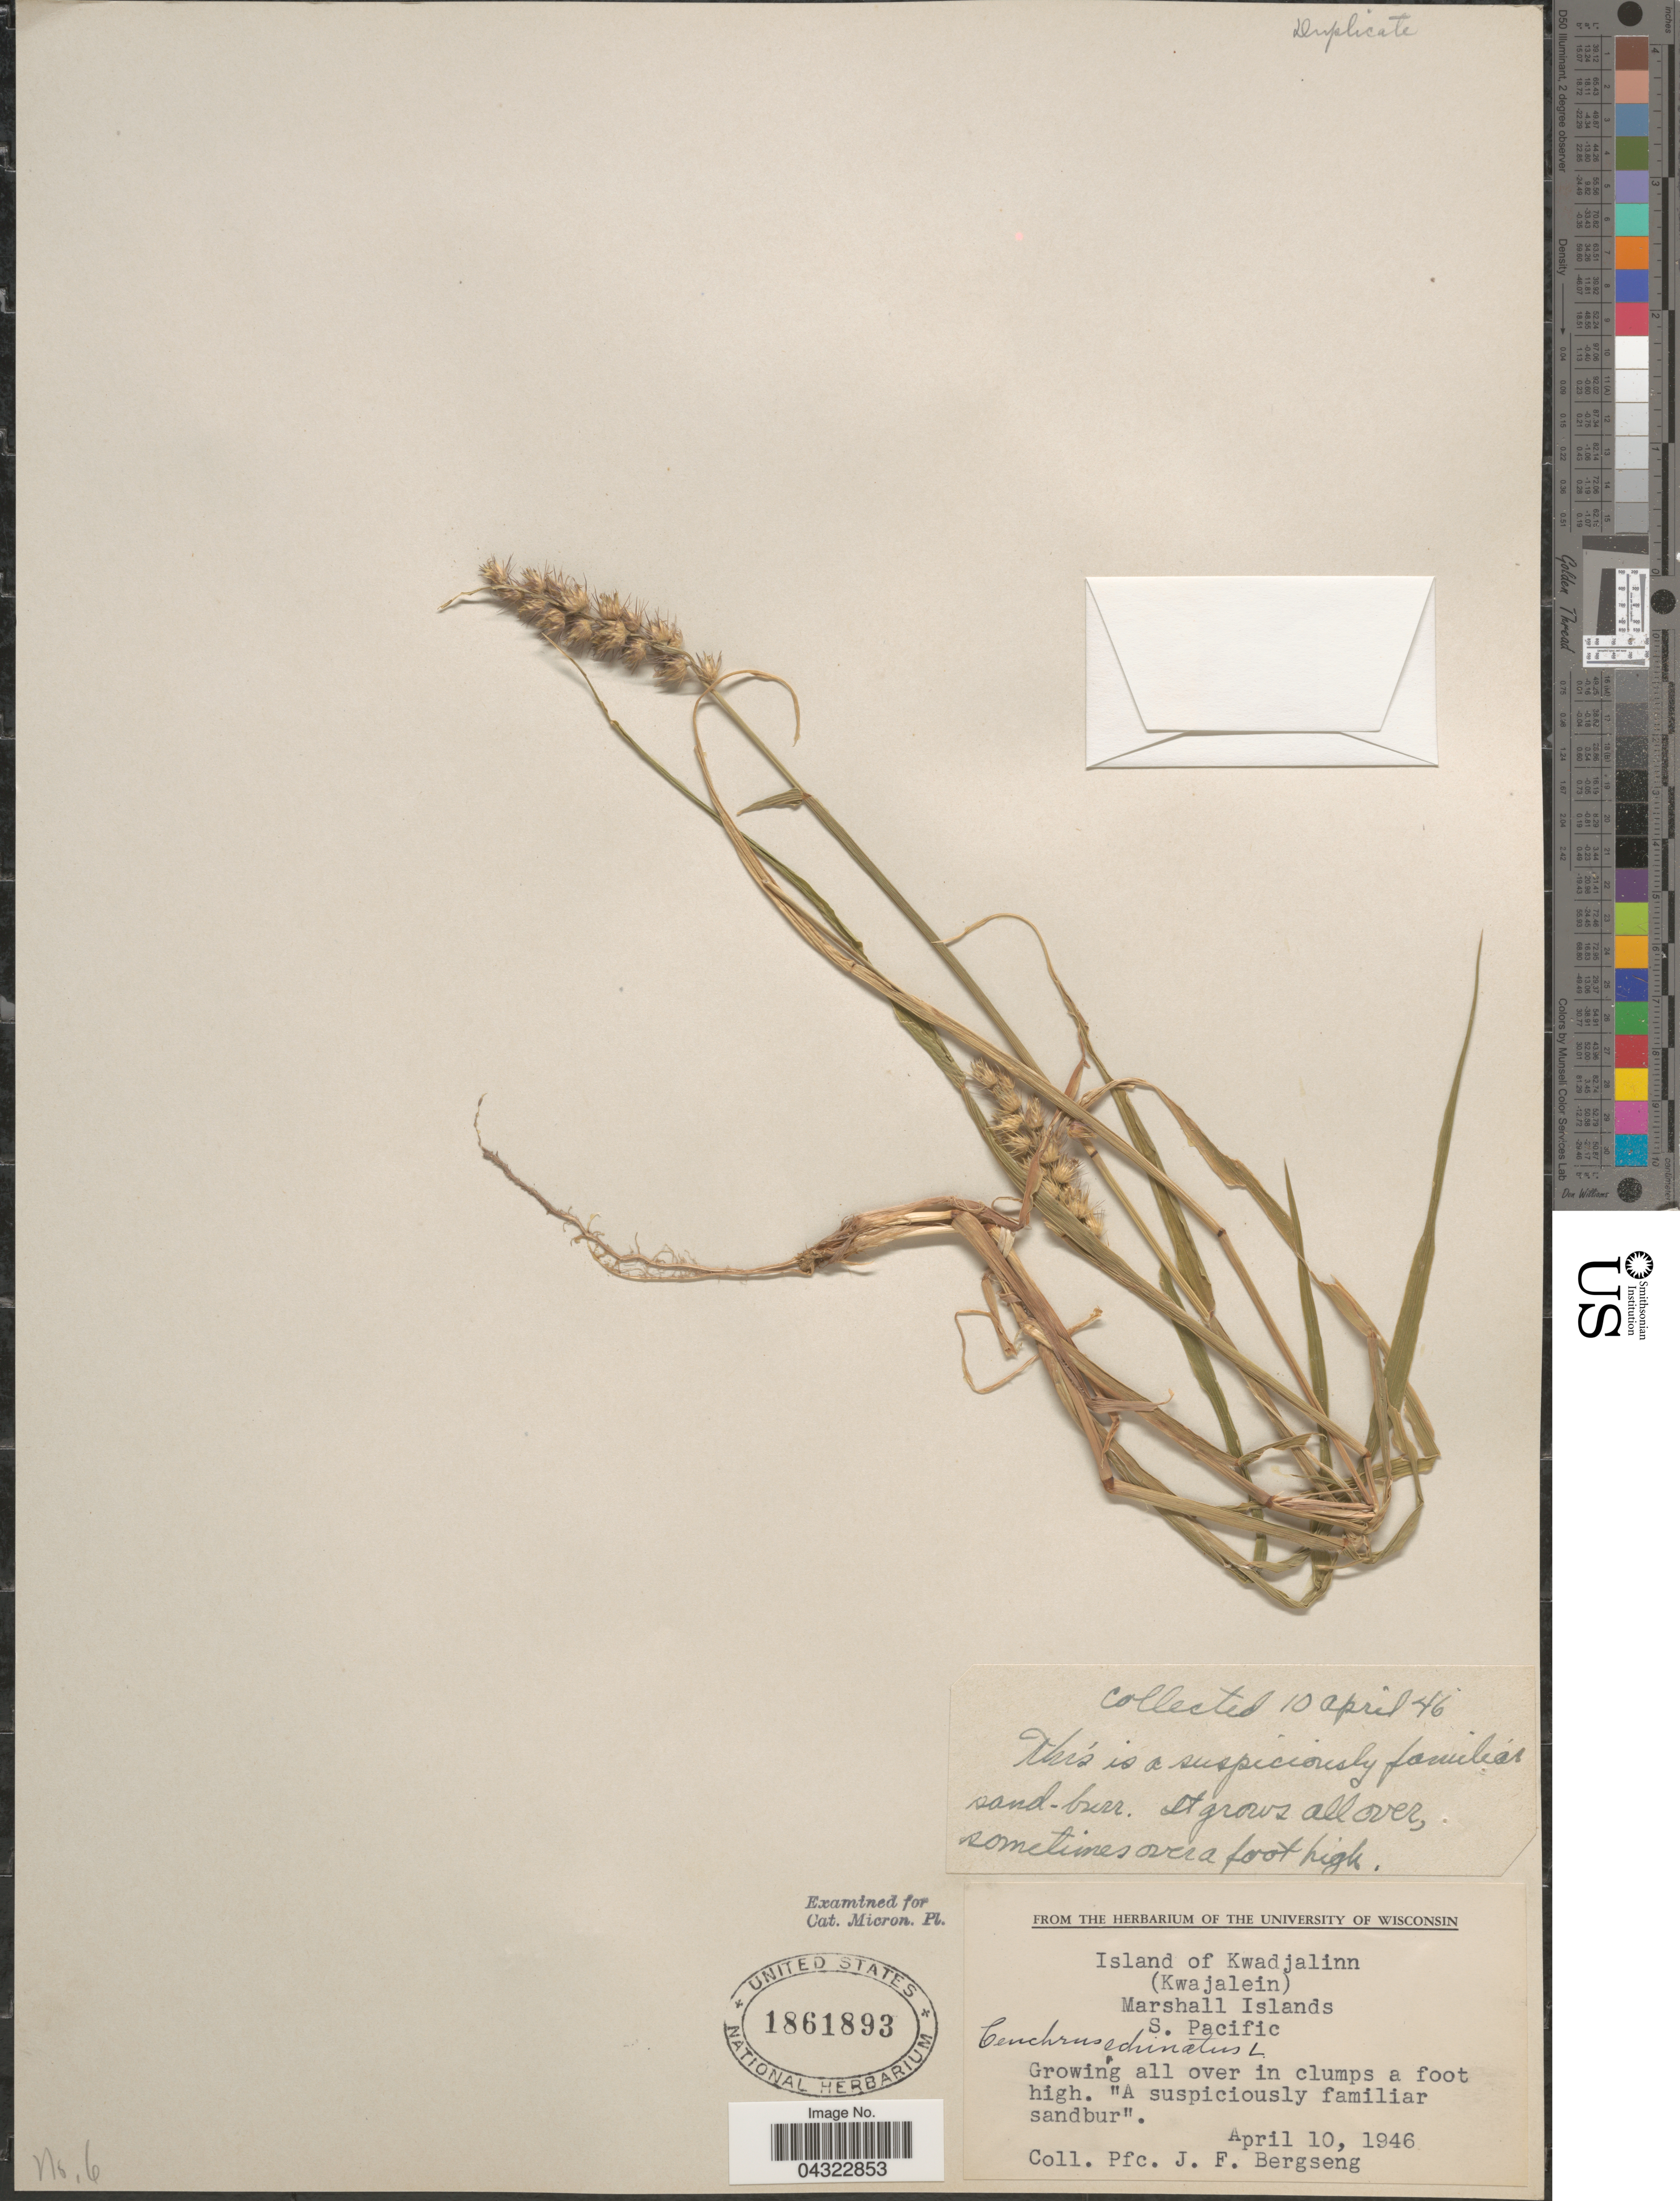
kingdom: Plantae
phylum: Tracheophyta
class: Liliopsida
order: Poales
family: Poaceae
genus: Cenchrus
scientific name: Cenchrus echinatus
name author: L.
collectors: J. Bergseng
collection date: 1946-04-10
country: Marshall Islands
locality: Island of Kwadjalinn (Kwajalein). S. Pacific.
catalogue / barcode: US 1861893